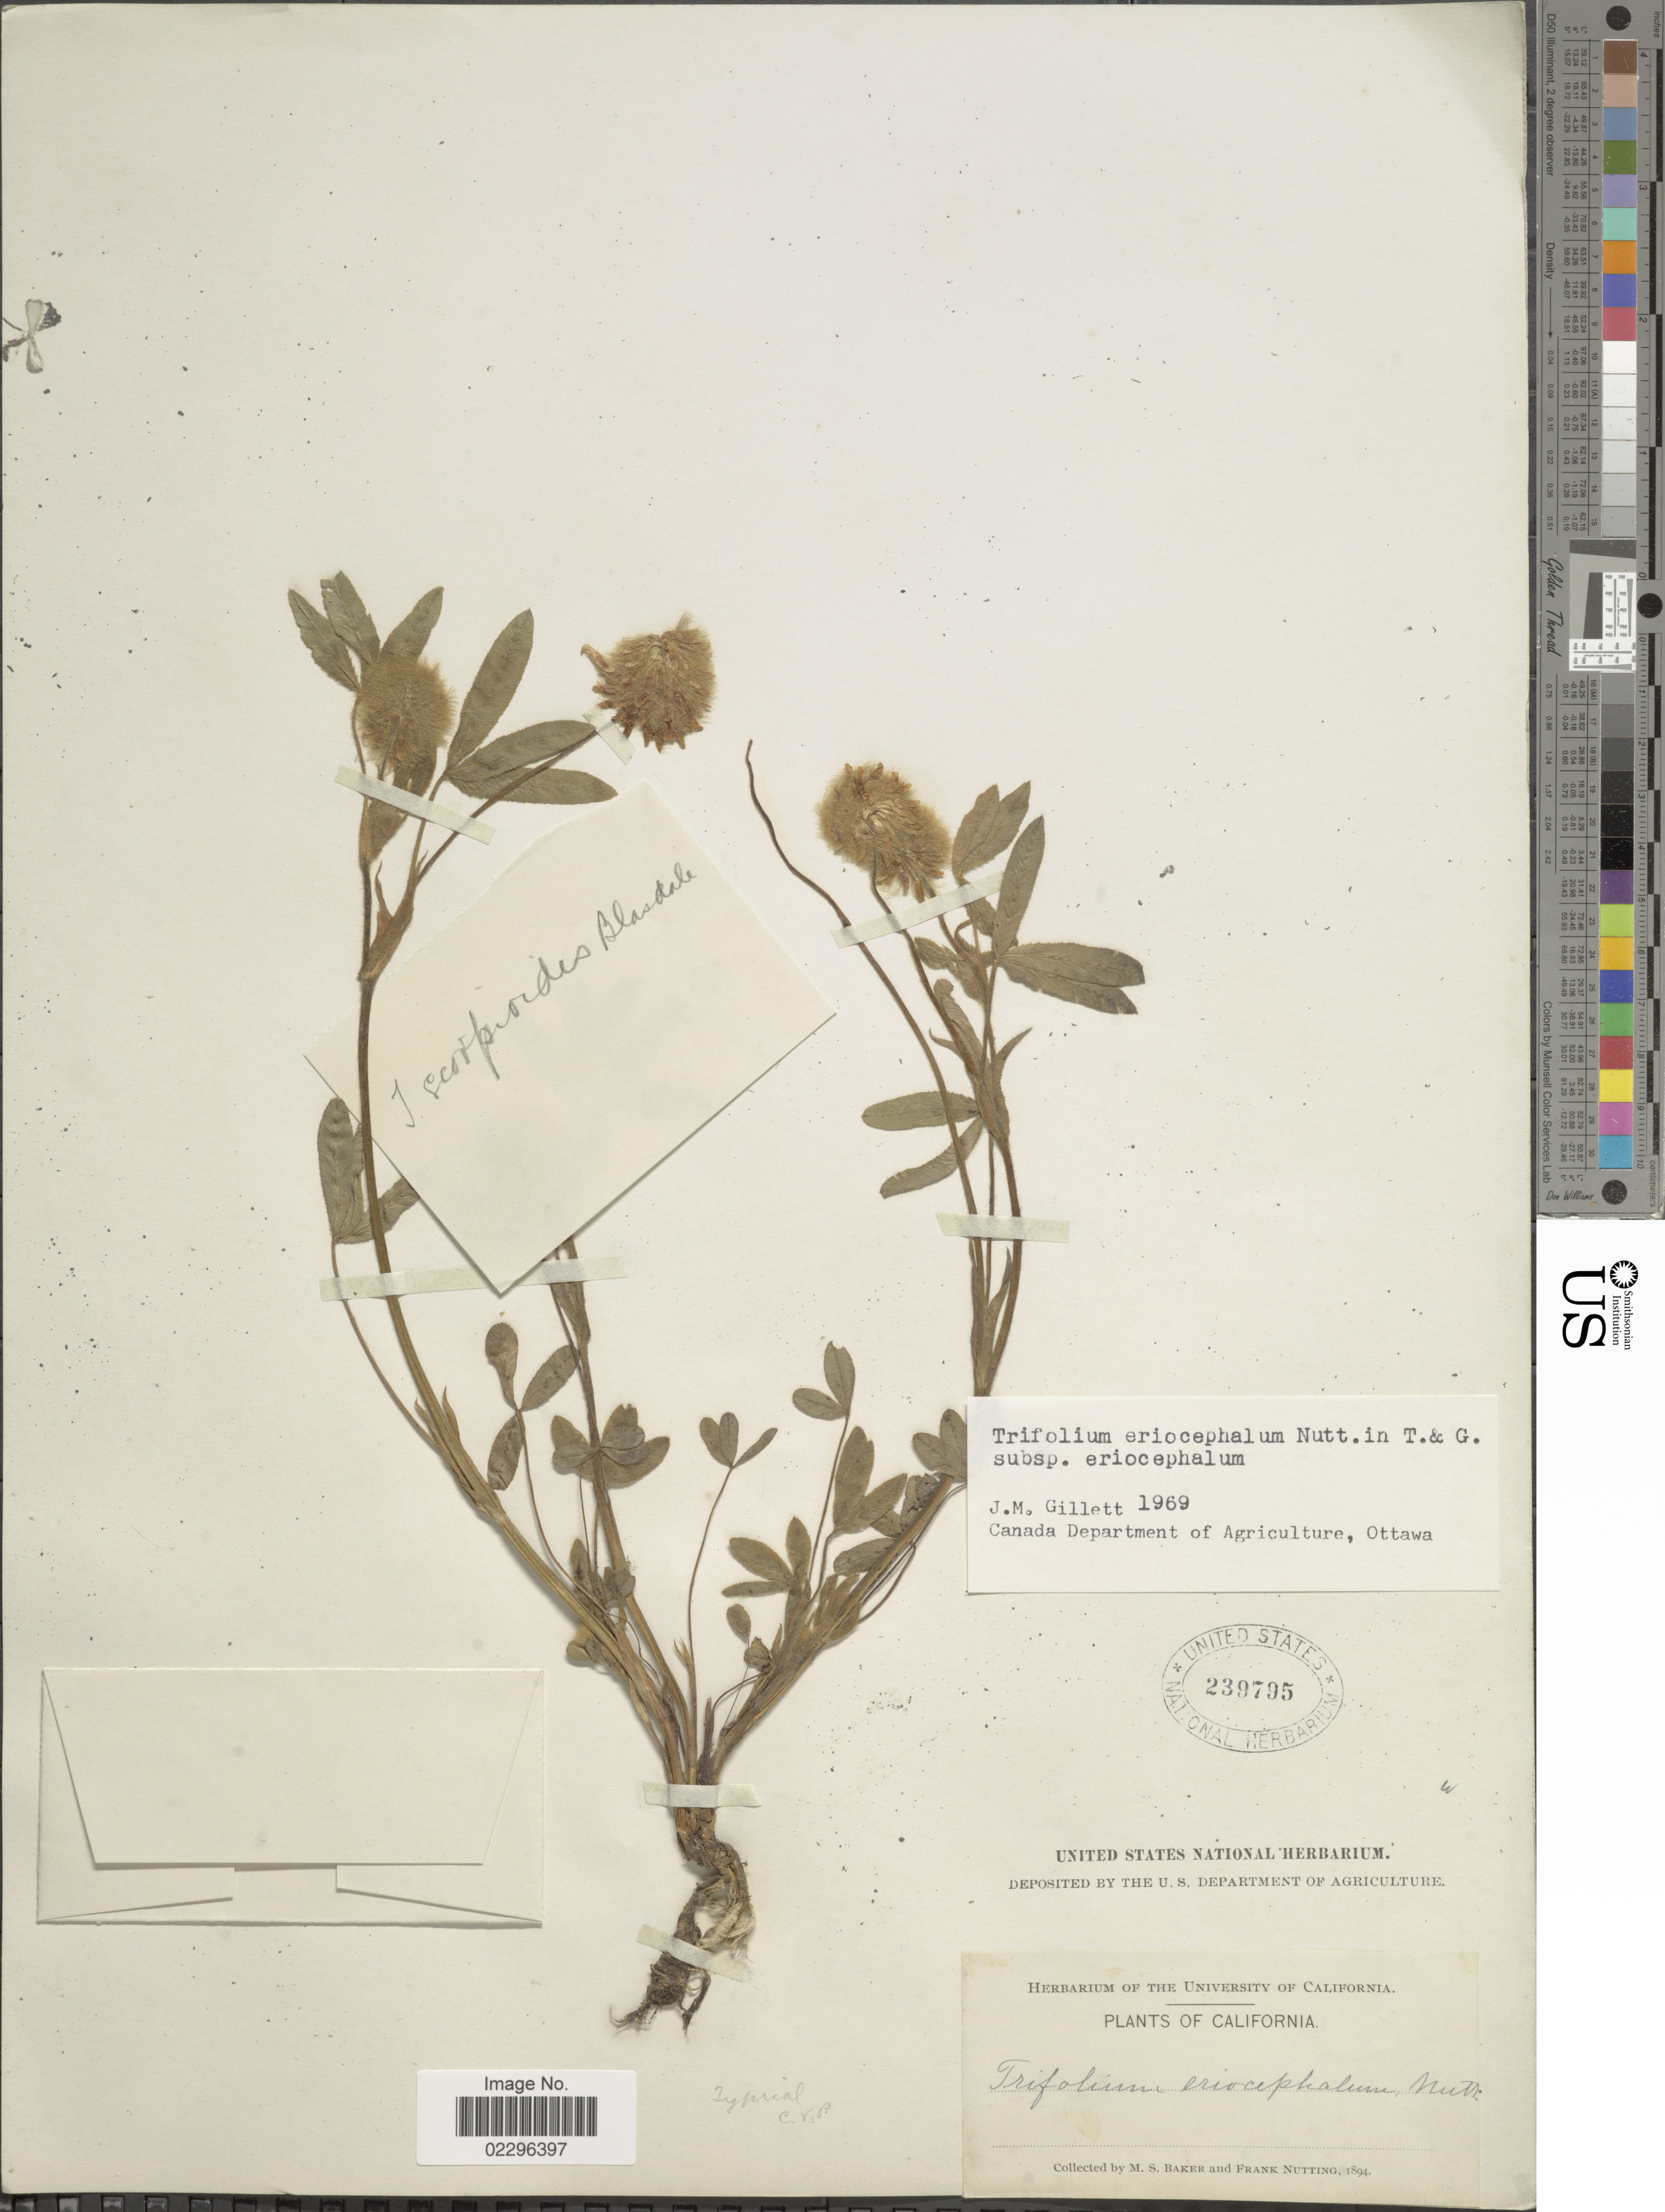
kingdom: Plantae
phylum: Tracheophyta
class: Magnoliopsida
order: Fabales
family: Fabaceae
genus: Trifolium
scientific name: Trifolium eriocephalum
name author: Nutt.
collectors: M. S. Baker & F. Nutting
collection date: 1894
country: United States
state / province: California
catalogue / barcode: US 239795